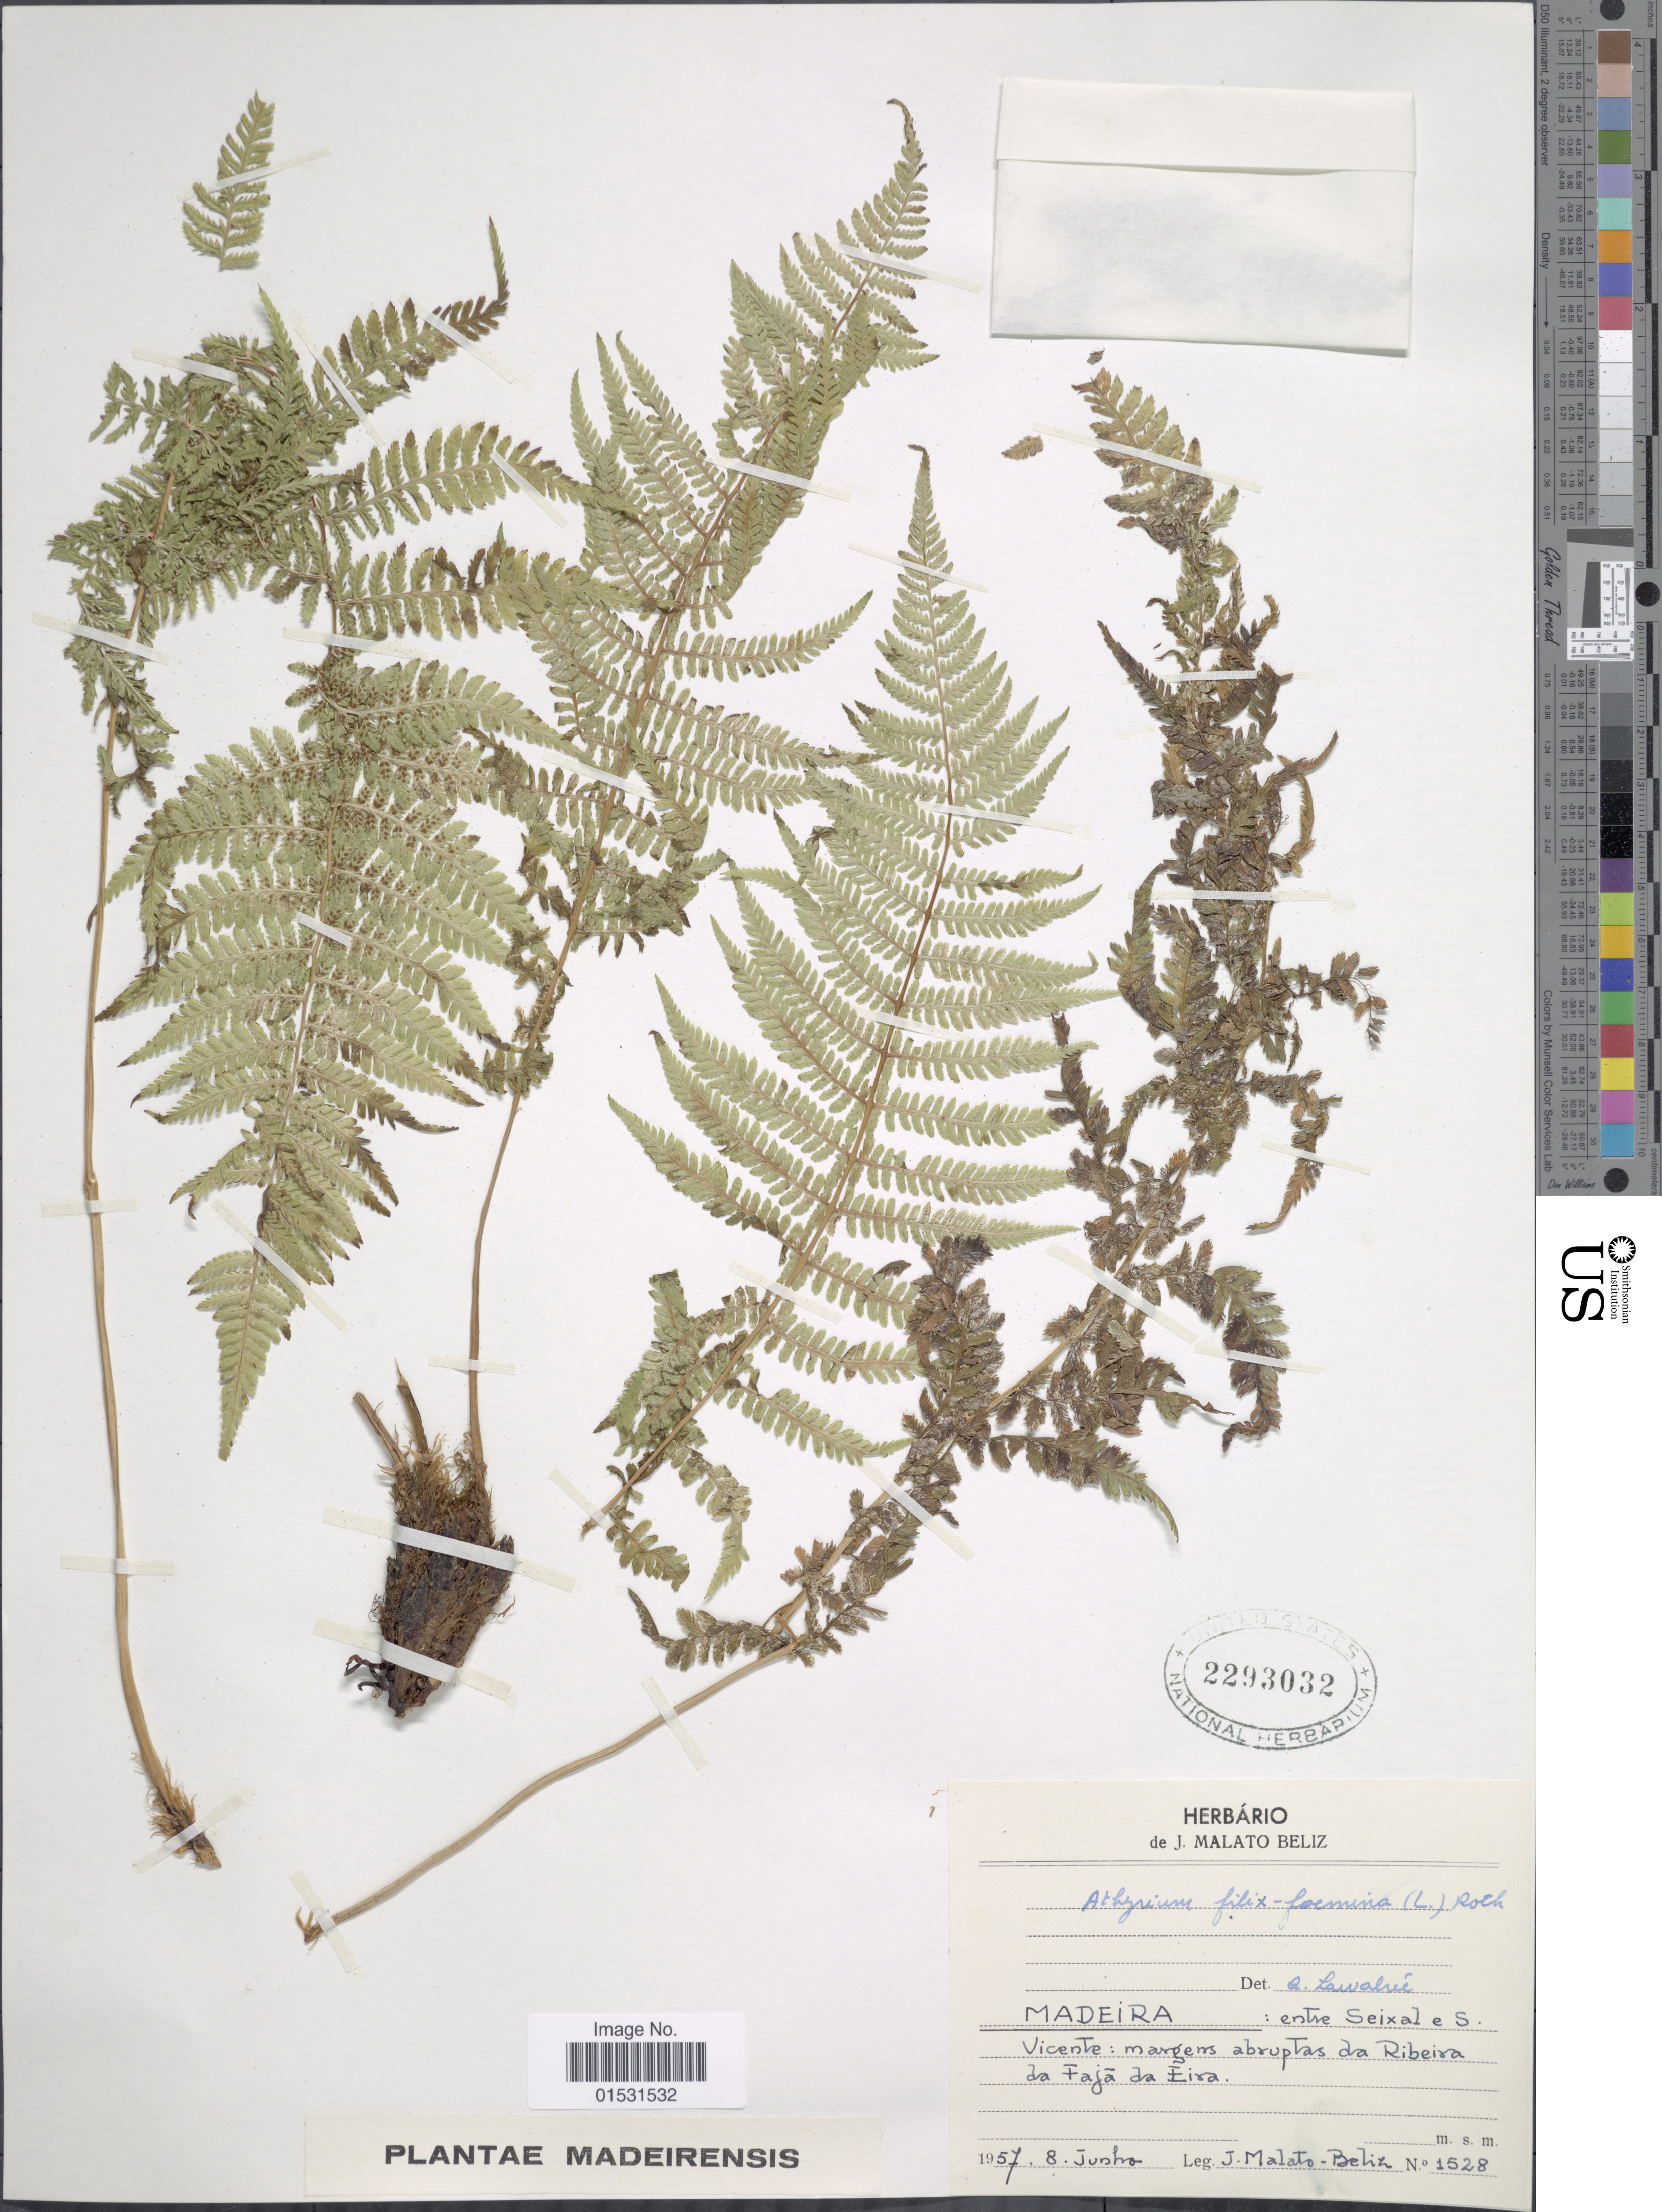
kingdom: Plantae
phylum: Tracheophyta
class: Polypodiopsida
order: Polypodiales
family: Athyriaceae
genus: Athyrium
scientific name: Athyrium filix-femina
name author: (L.) Roth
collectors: J. Malato-Beliz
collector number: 1528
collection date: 1957-06-08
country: Portugal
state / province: Madeira (Aut. Reg.)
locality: Entre Seixa; e S. Vicente: margens abruptas da Ribeira da Faja da Eira. [interpreted]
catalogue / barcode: US 2293032